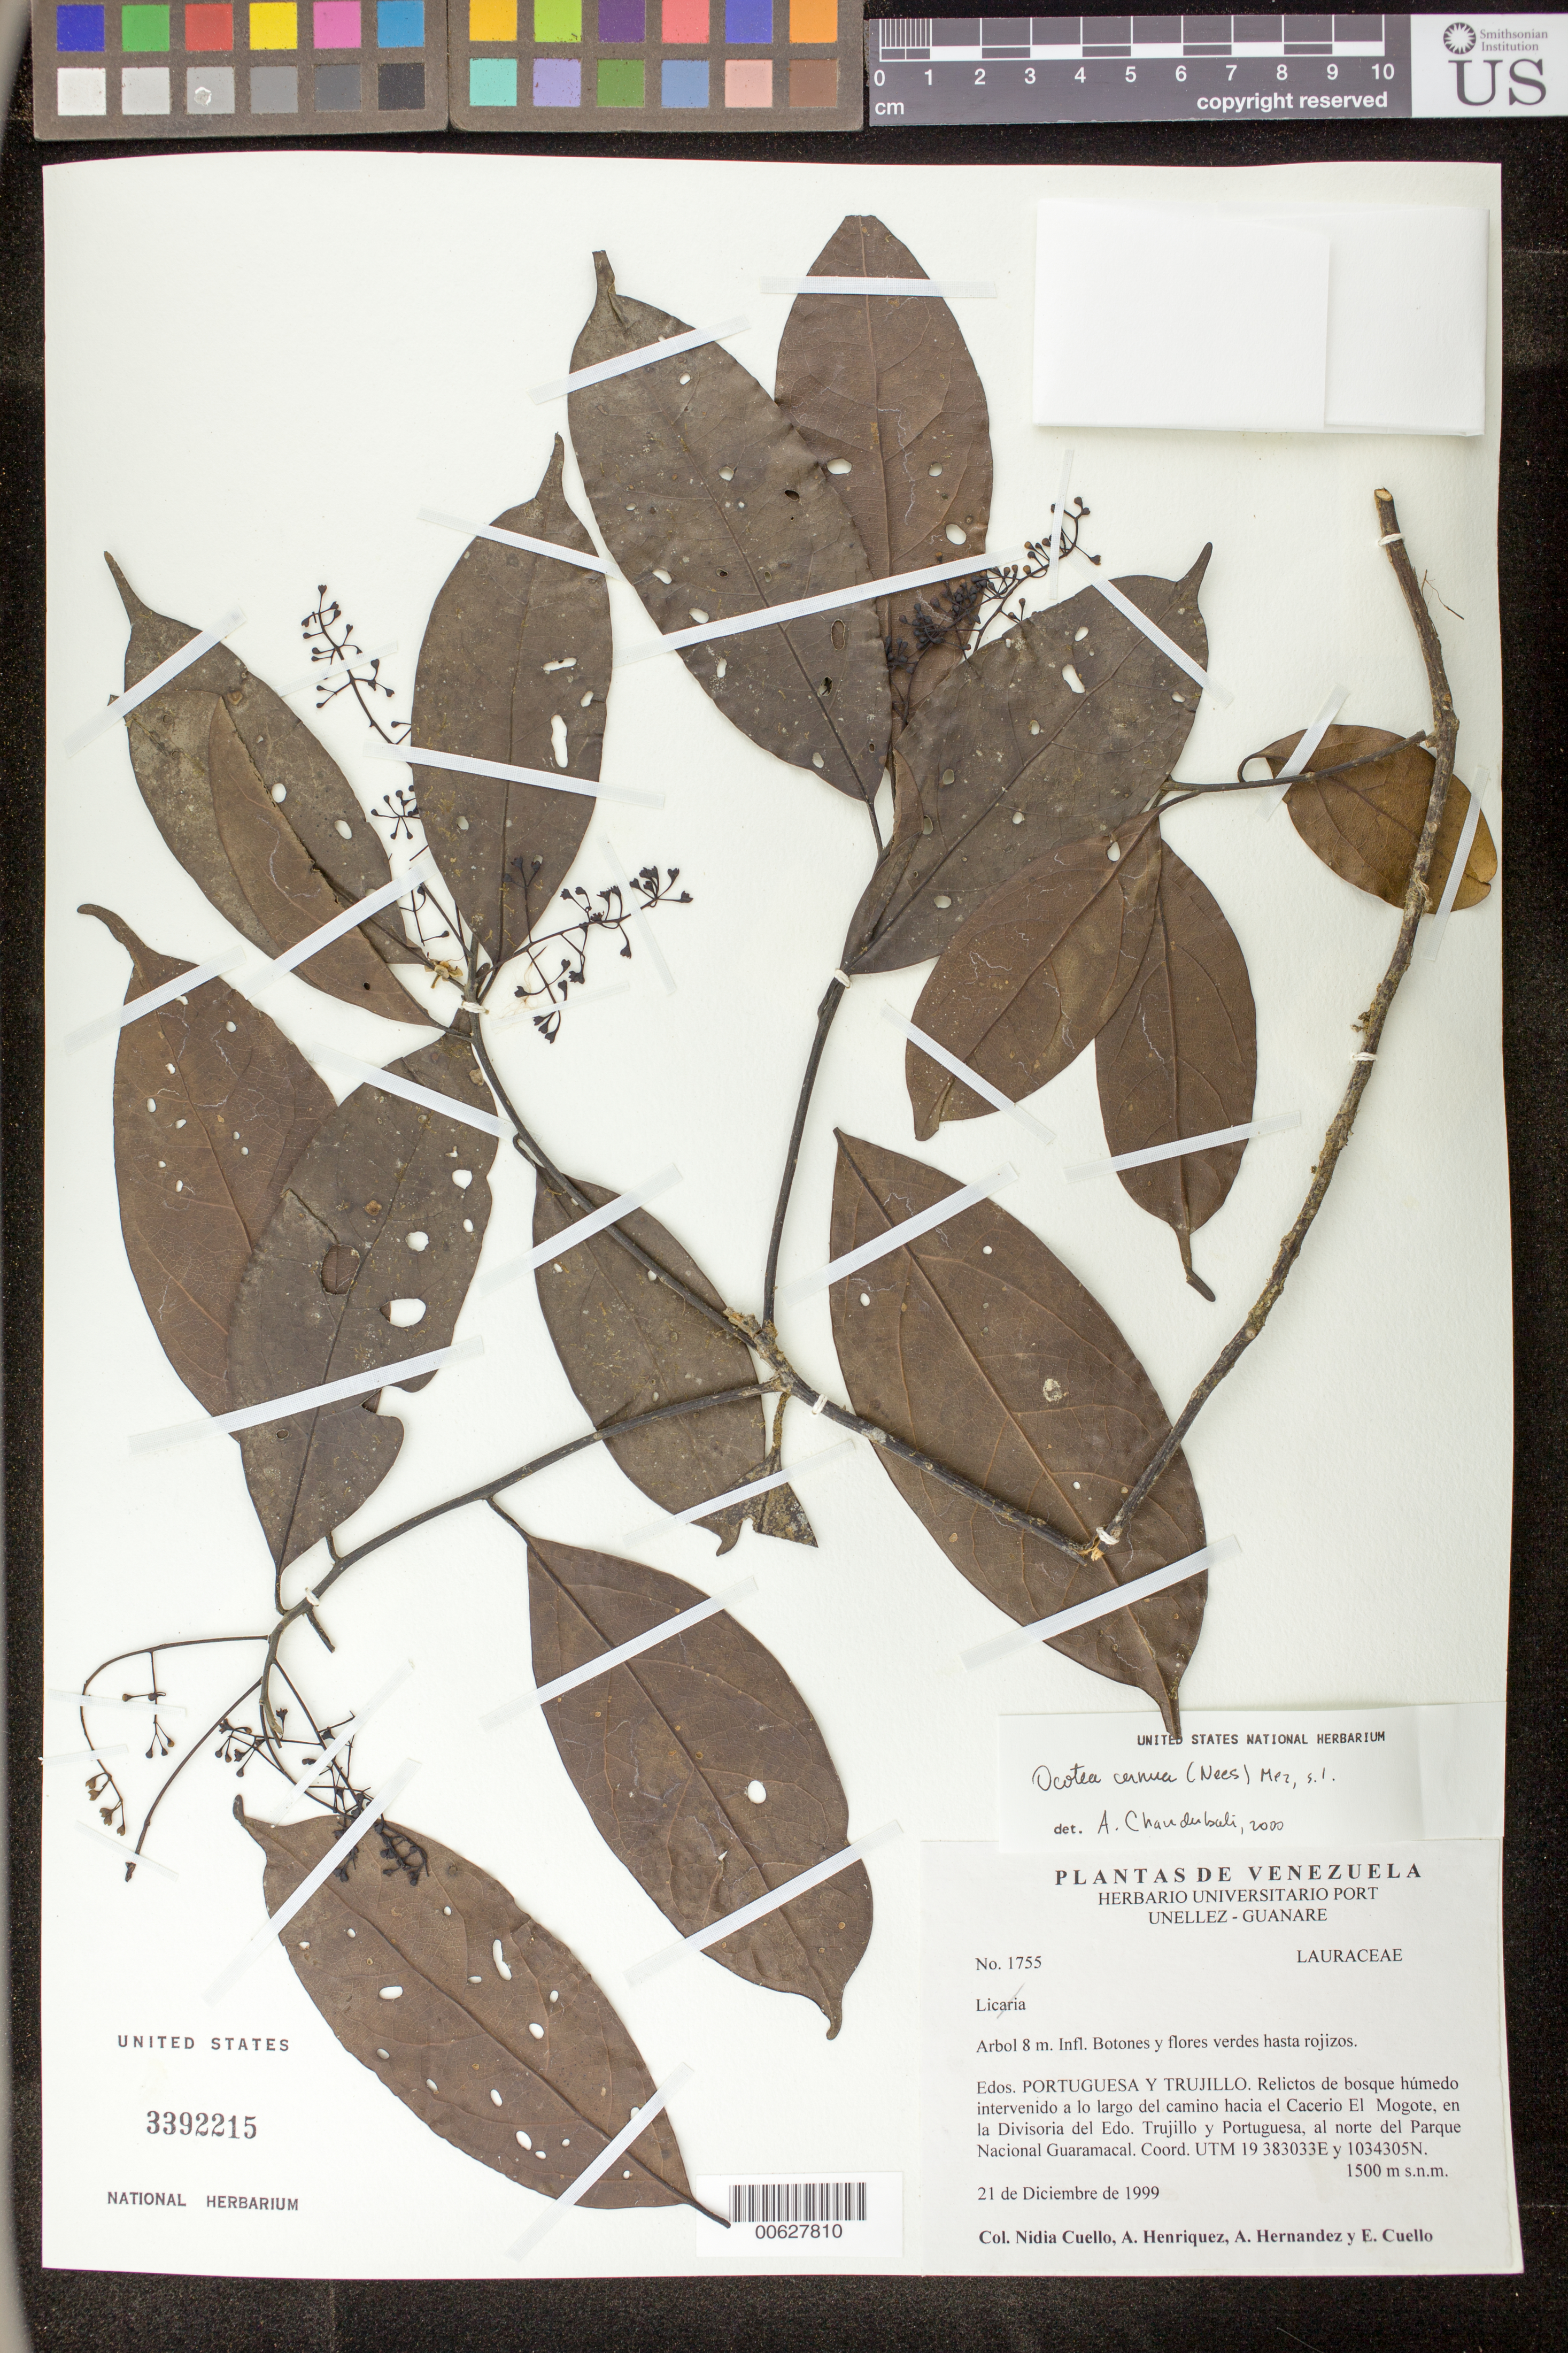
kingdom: Plantae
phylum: Tracheophyta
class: Magnoliopsida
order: Laurales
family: Lauraceae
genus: Ocotea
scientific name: Ocotea leptobotra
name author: (Ruiz et al.) Mez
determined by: Dorr, L. J., (BOT), Smithsonian Institution - National Museum of Natural History (UNITED STATES)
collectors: N. L. Cuello, A. Henriquez, A. Hernandez & E. Cuello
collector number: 1755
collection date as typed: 21 Dec 1999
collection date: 1999-12-21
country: Venezuela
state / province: Portuguesa / Trujillo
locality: Largo del camino hacia el Cacerio El Mogote, en la Divisoria del Edo. Trujillo y Portuguesa. N Parque Nacional Guaramacal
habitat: Relictos de bosque húmedo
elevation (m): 1500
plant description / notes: MER, MO, MY, PORT, US, VEN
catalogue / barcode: US 3392215